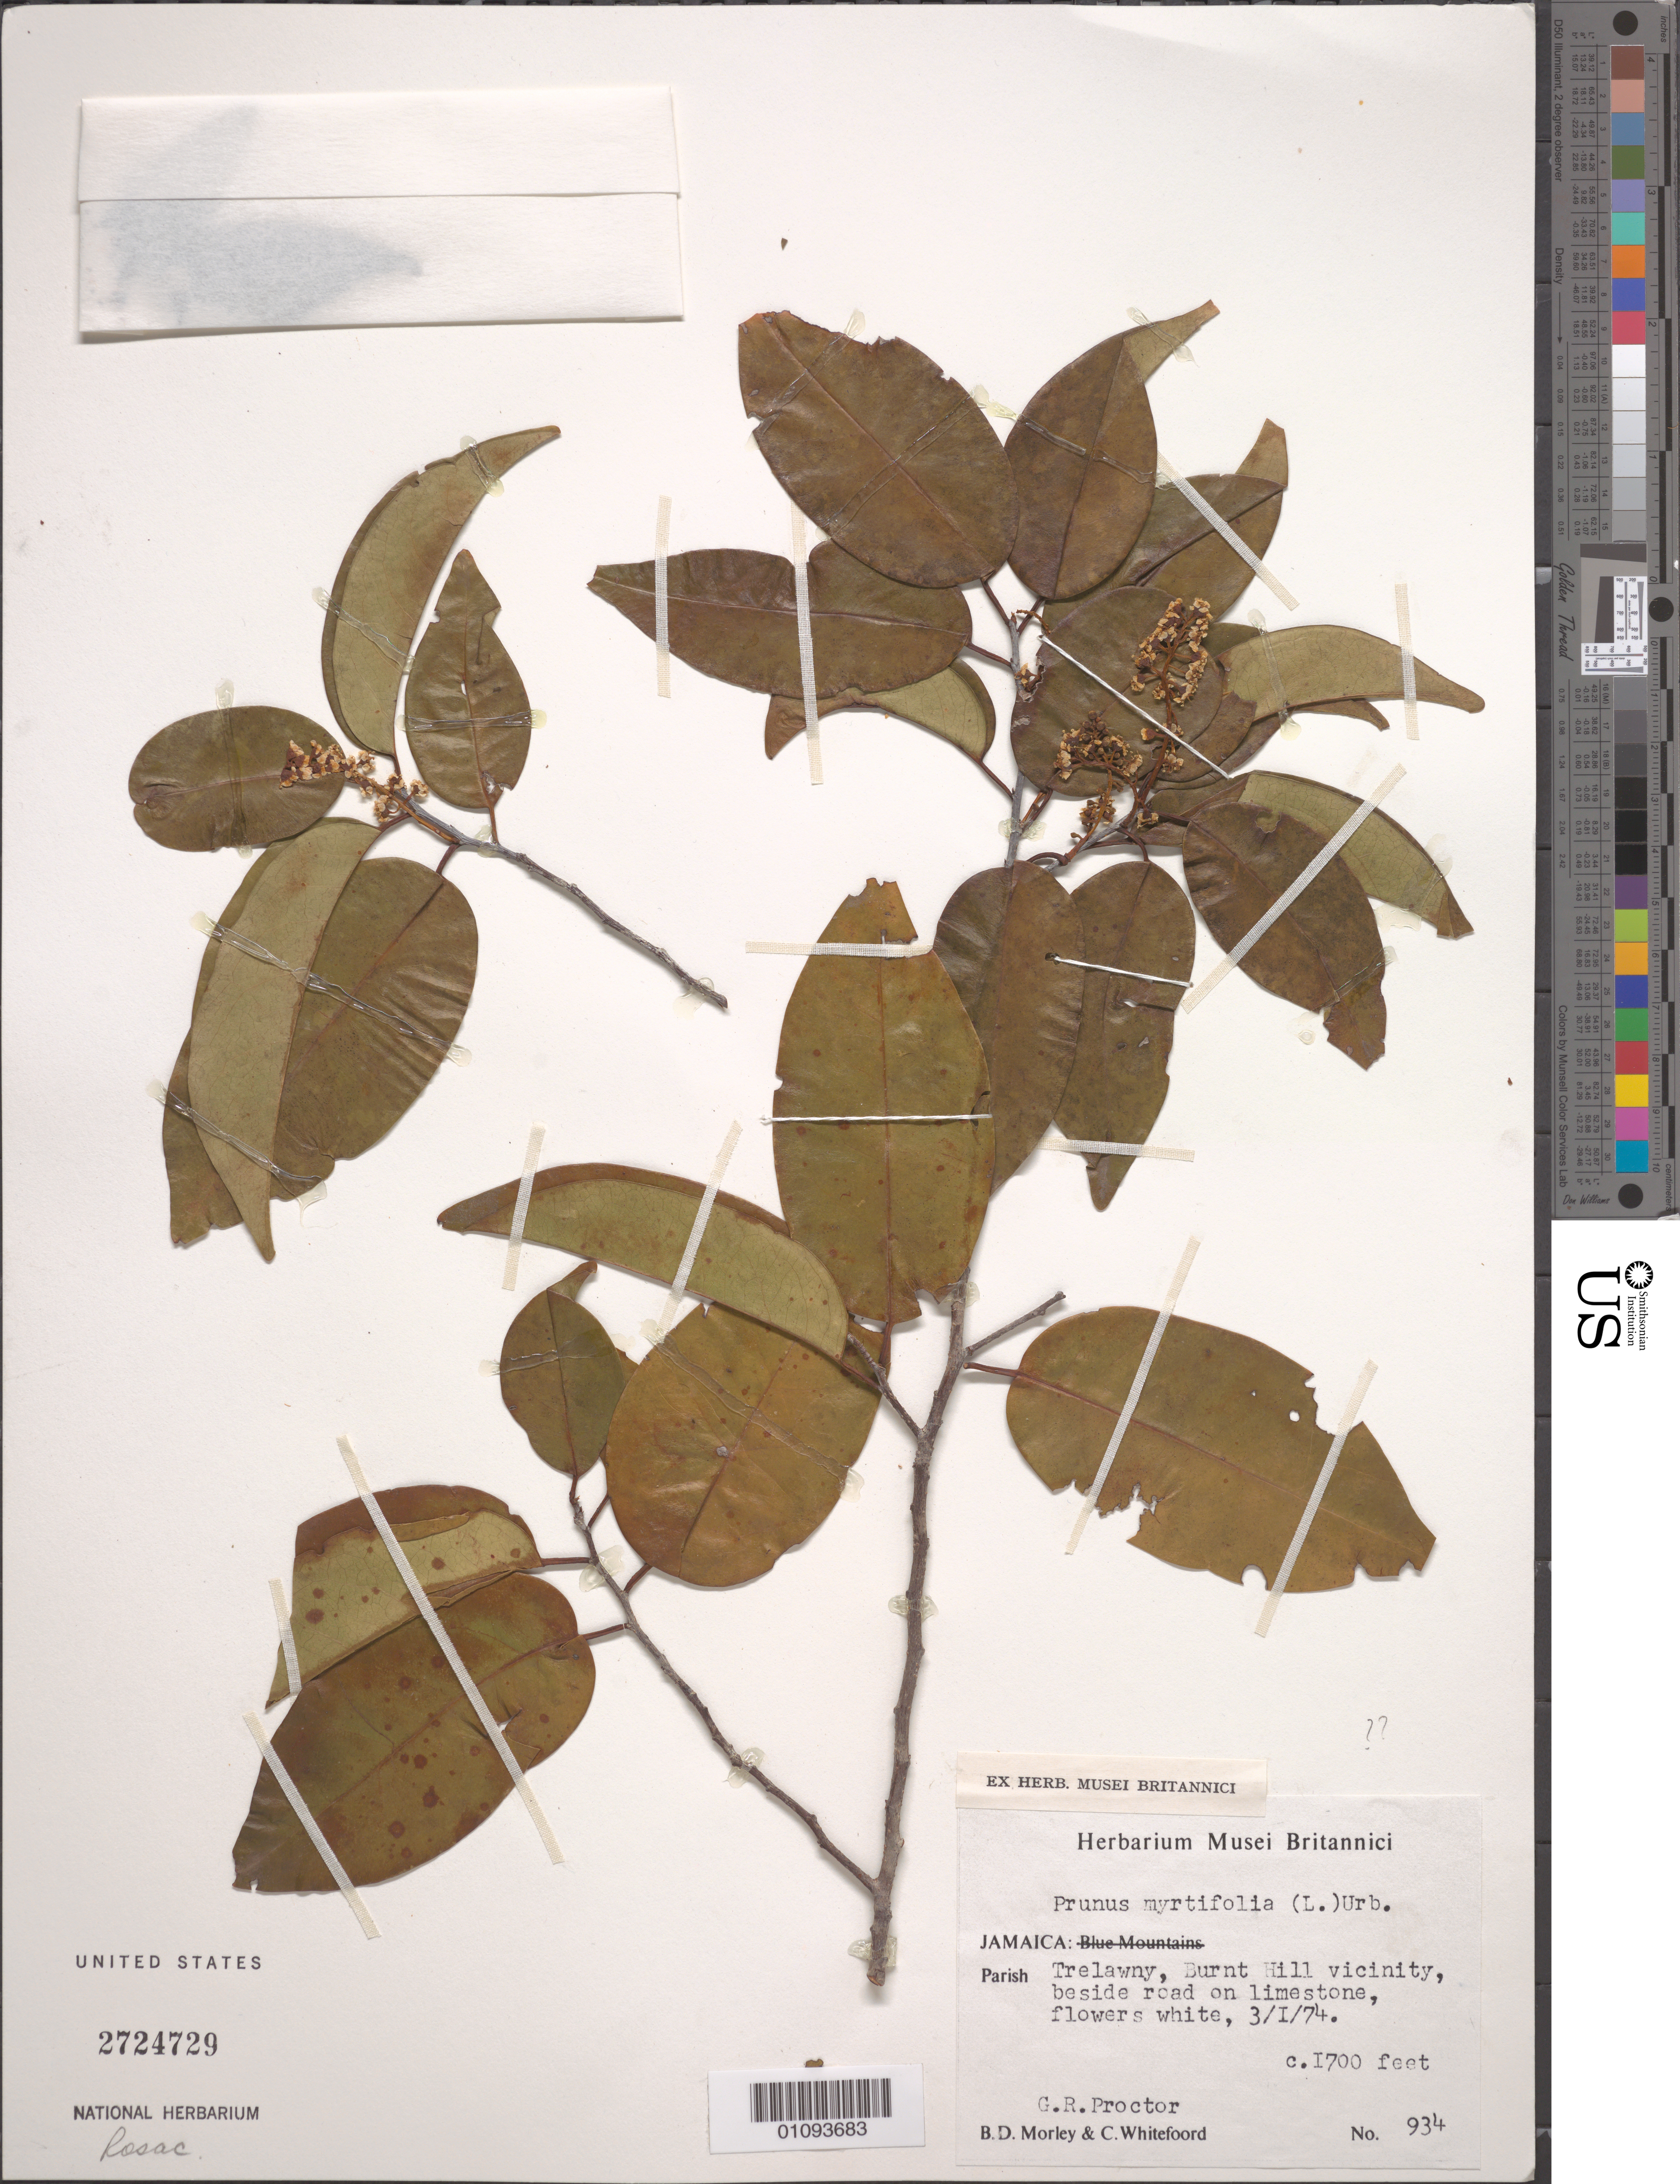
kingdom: Plantae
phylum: Tracheophyta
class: Magnoliopsida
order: Rosales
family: Rosaceae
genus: Prunus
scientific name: Prunus myrtifolia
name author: (L.) Urb.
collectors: C. Whitefoord & G. R. Proctor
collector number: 943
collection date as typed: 03 Jan 1974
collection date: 1974-01-03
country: Jamaica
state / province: Trelawny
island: Jamaica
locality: Trelawny, Burnt hill Vicinity besides road on limestone, flowers white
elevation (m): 518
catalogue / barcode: US 2724729